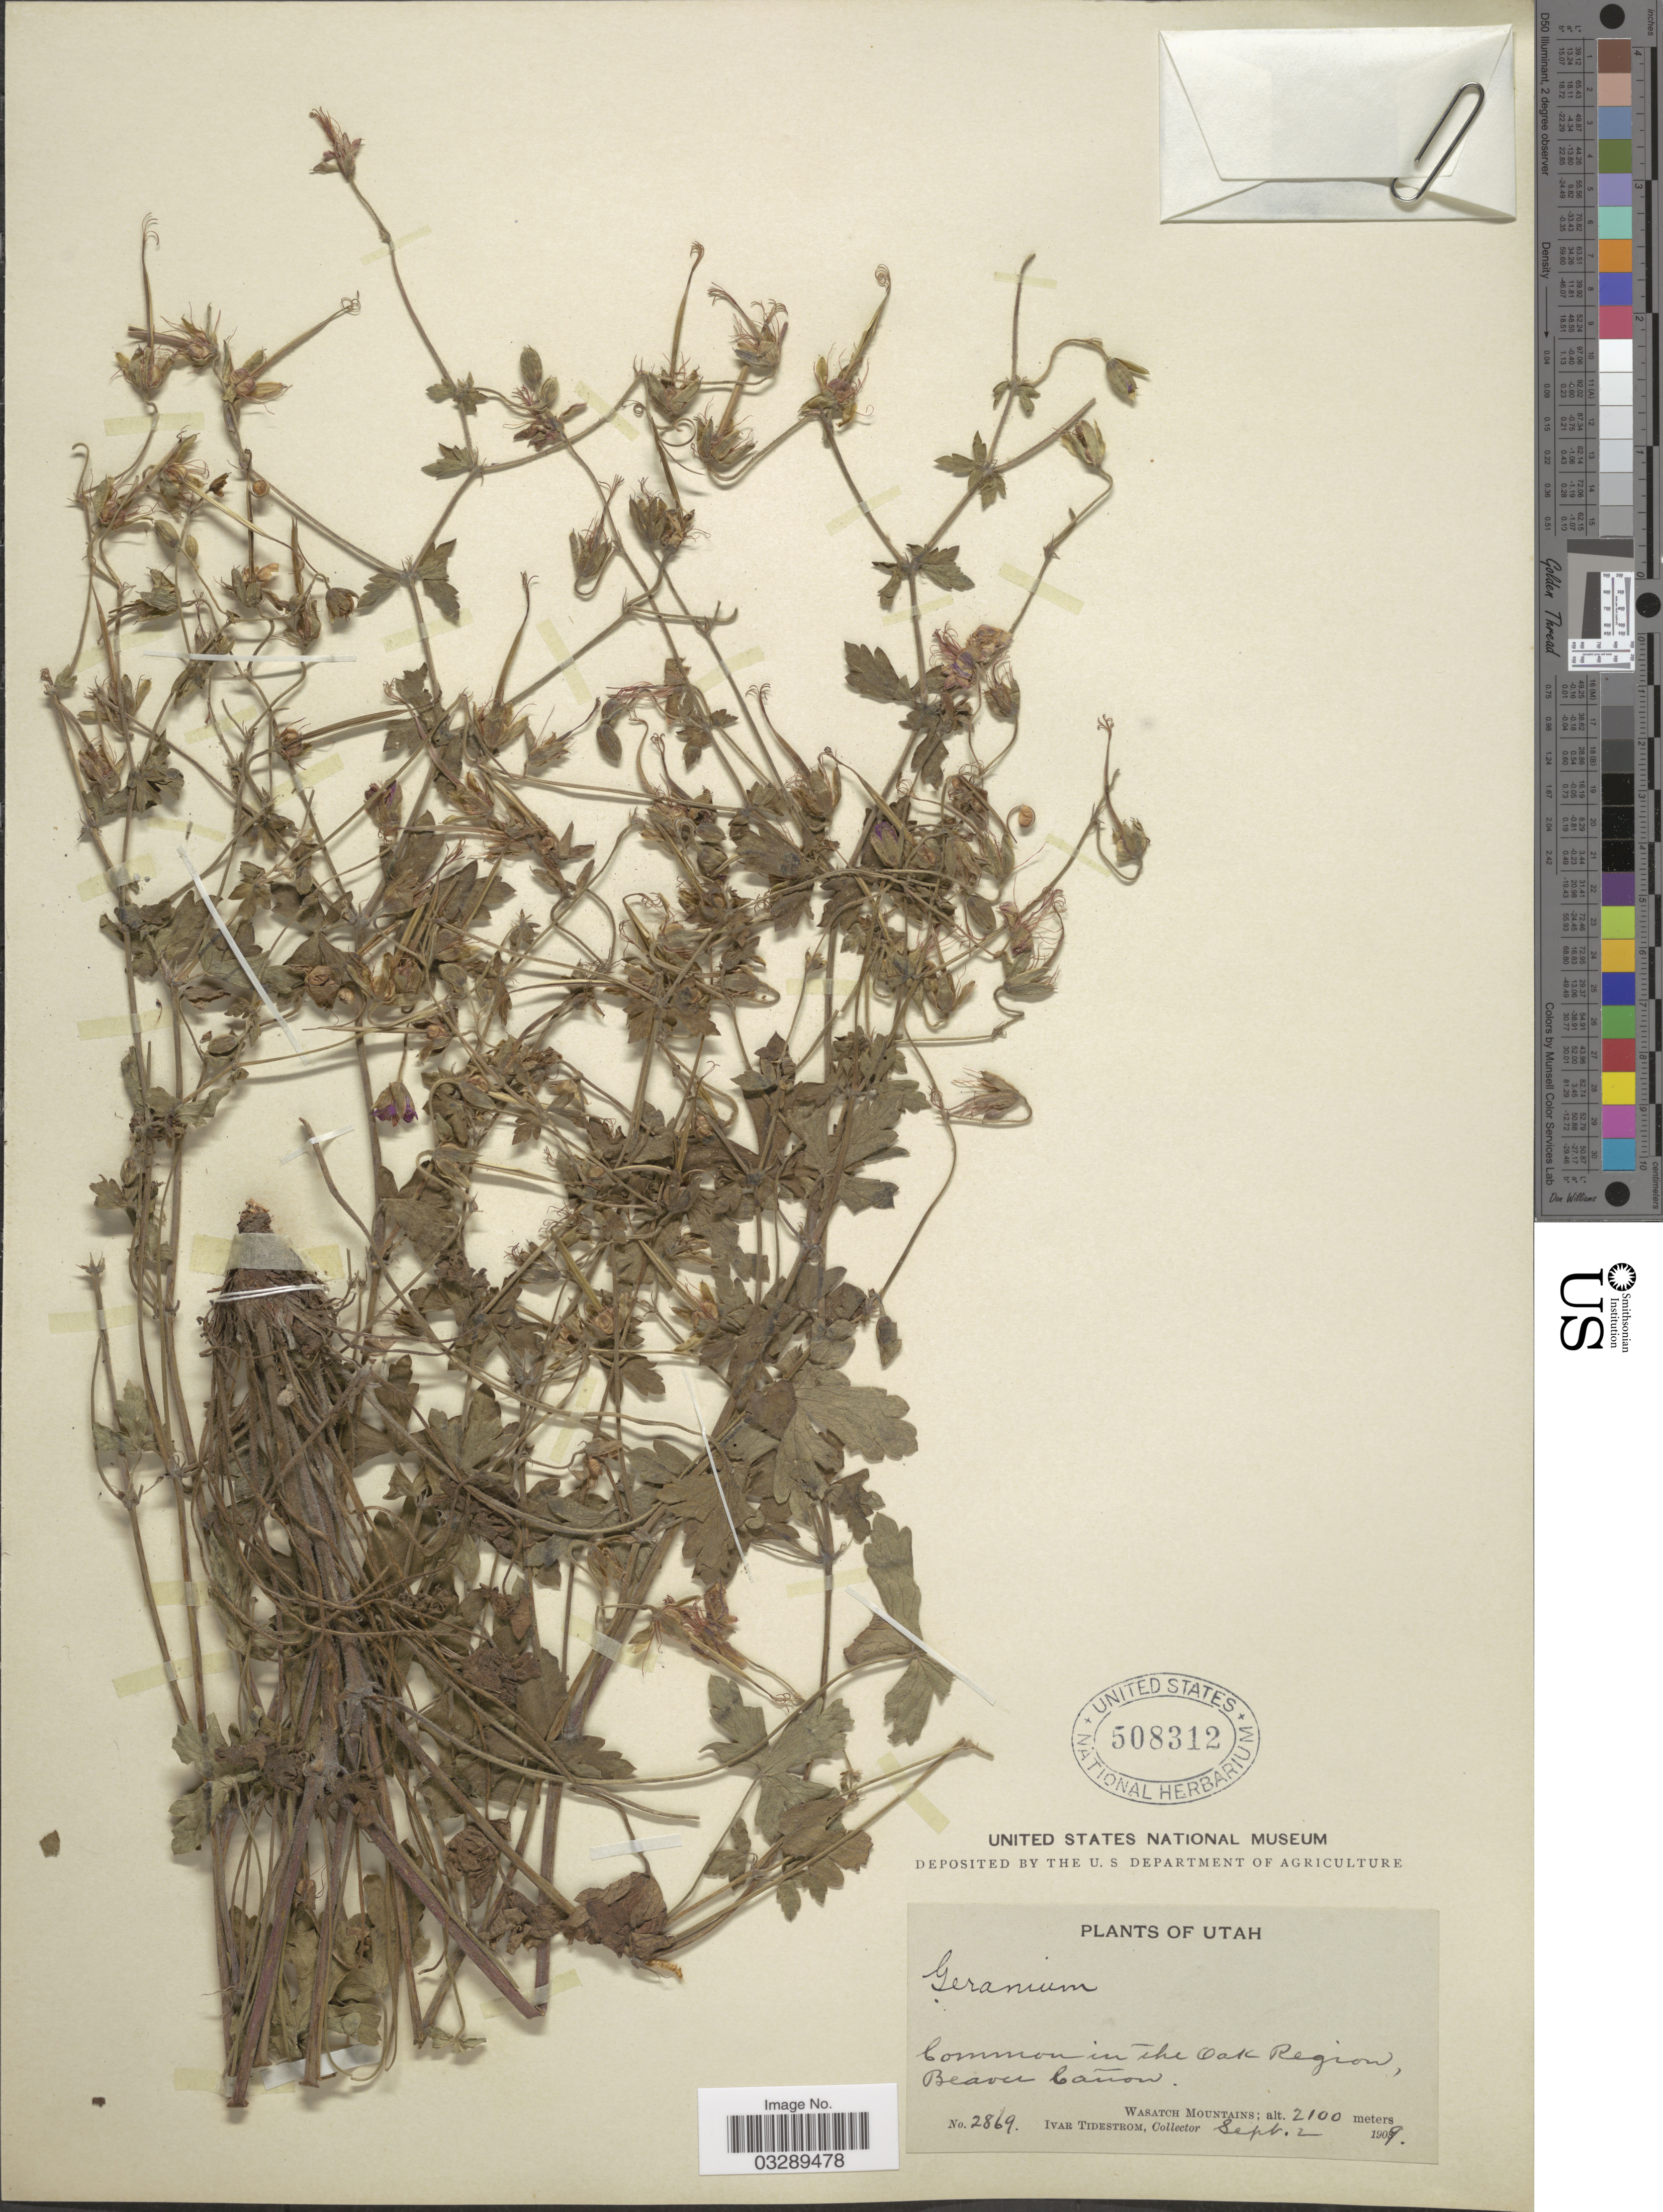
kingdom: Plantae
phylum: Tracheophyta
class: Magnoliopsida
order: Geraniales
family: Geraniaceae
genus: Geranium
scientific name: Geranium sp.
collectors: I. F. Tidestrom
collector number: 2869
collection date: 1909-09-02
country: United States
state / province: Utah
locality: Common in the Oak Region, Beaver Cañon. Wasatch Mountains.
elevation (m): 2100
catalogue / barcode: US 508312